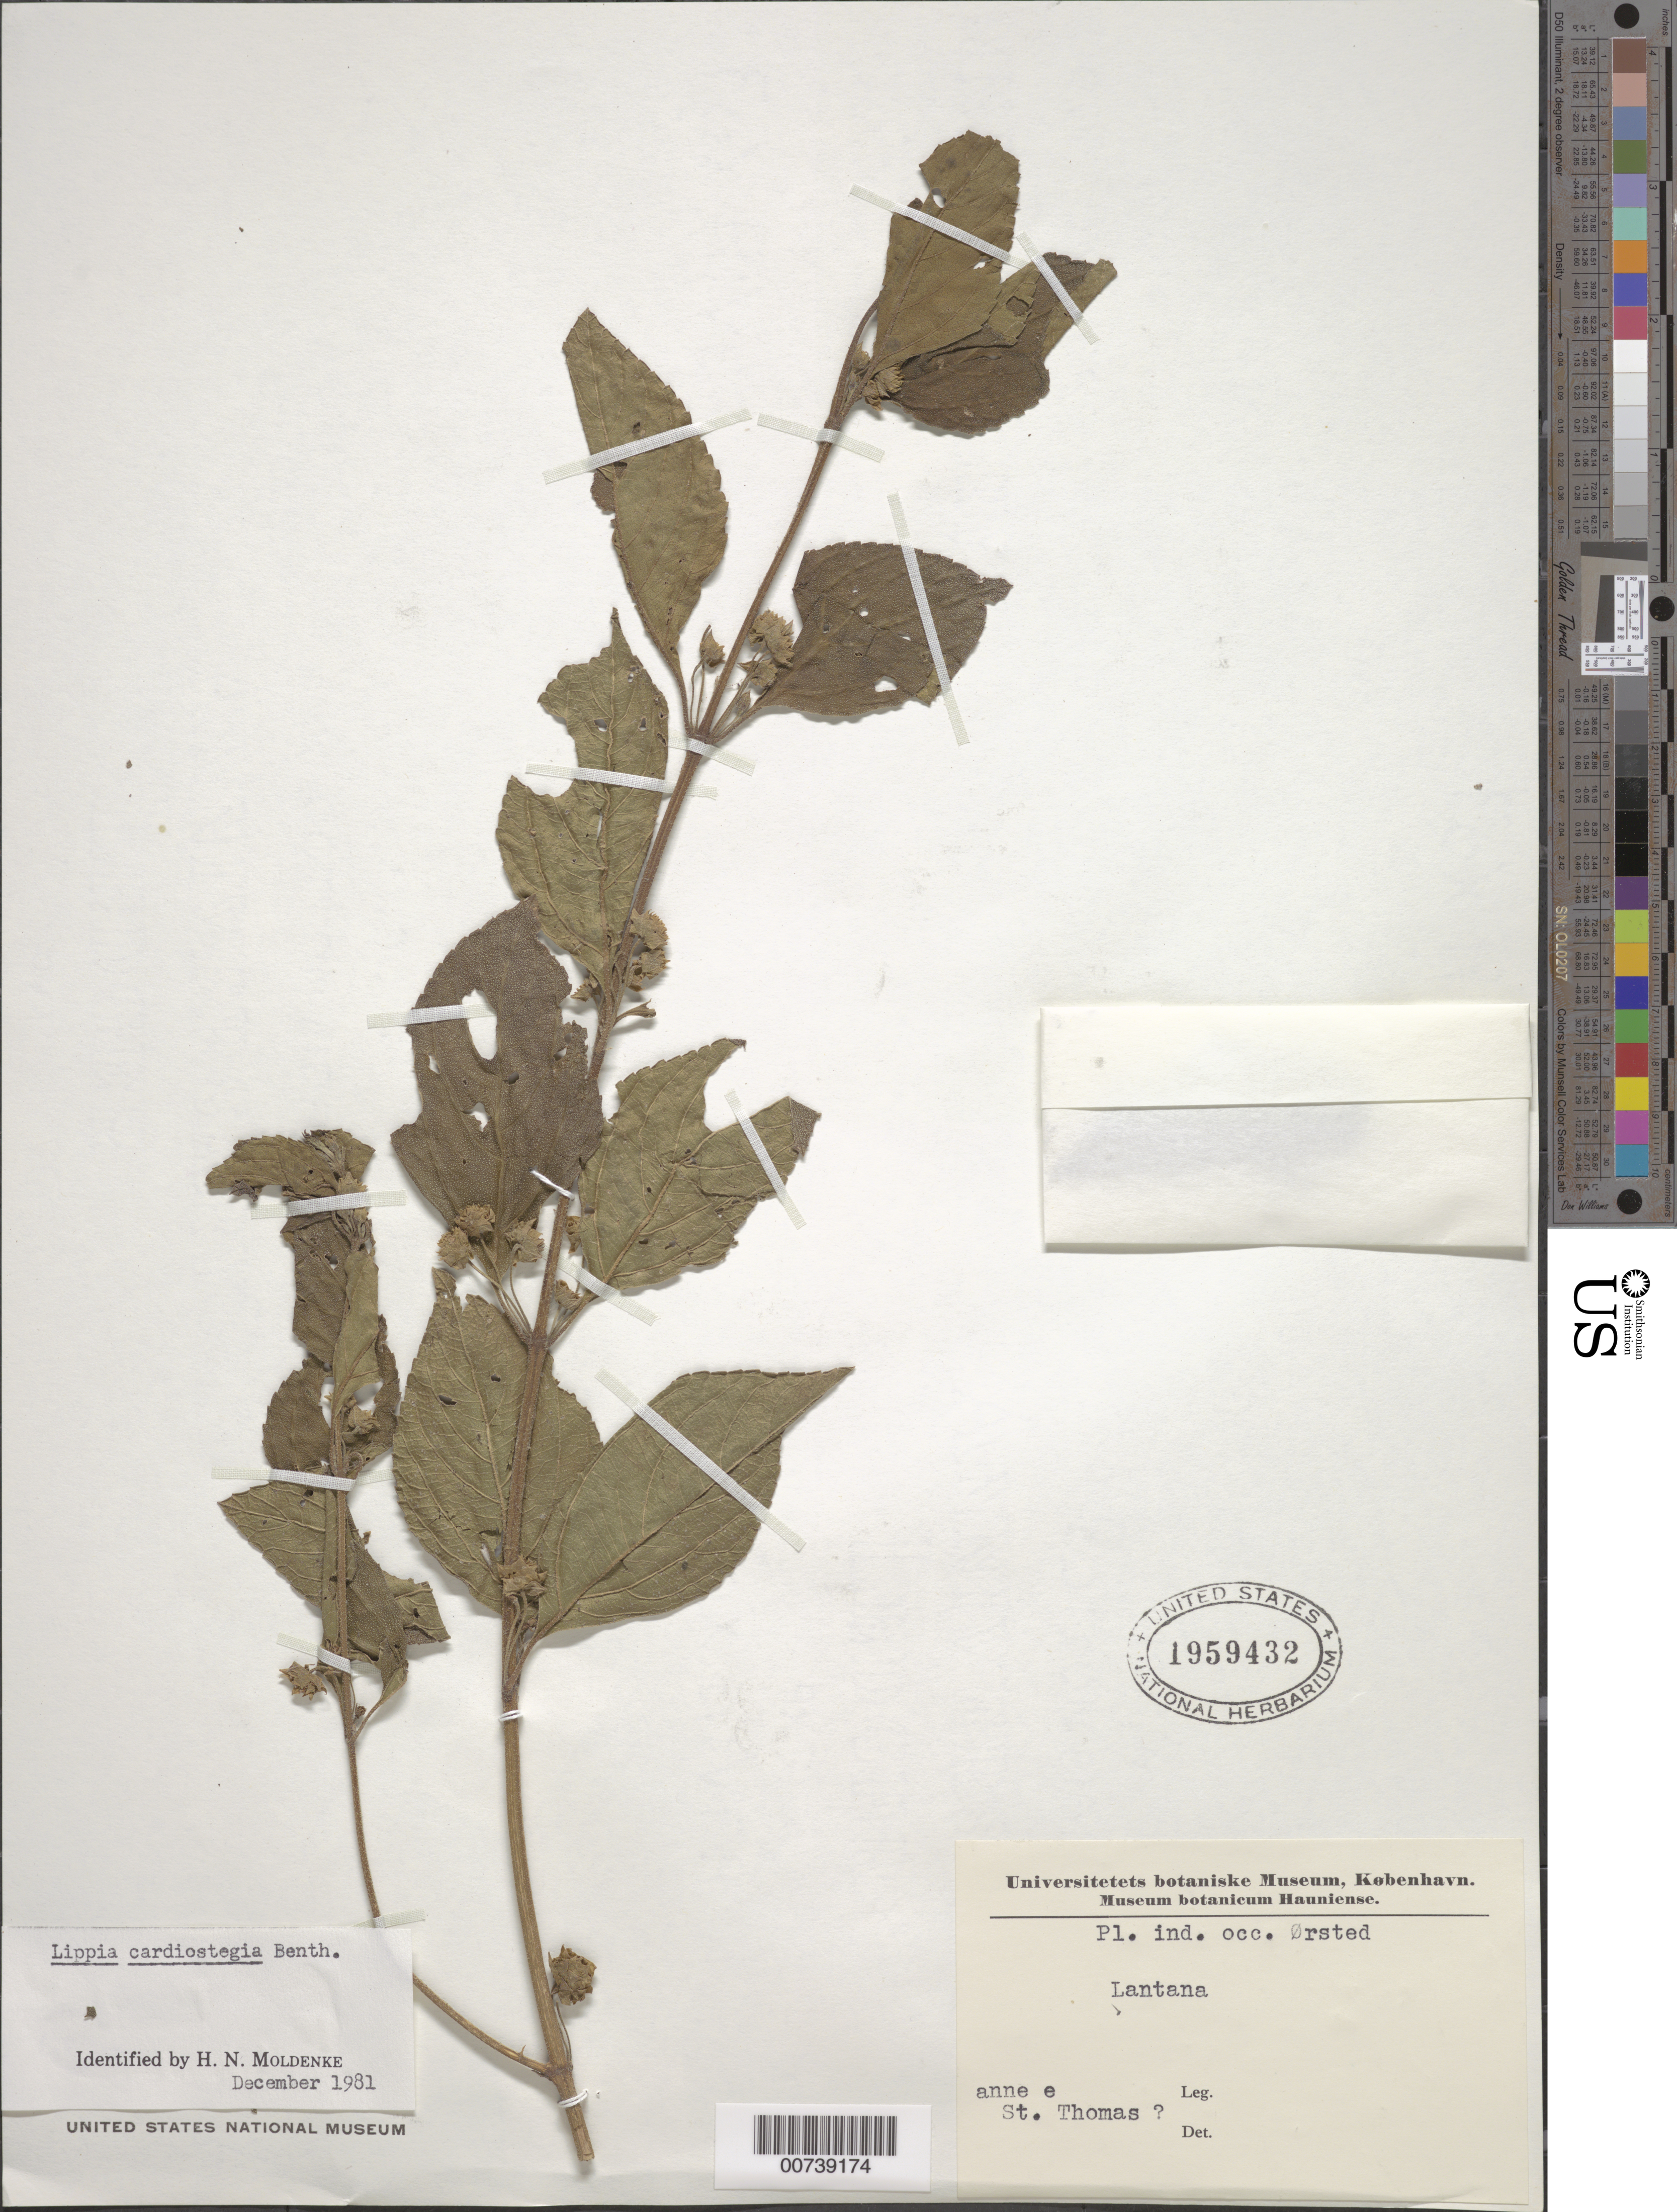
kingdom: Plantae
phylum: Tracheophyta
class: Magnoliopsida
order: Lamiales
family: Verbenaceae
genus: Lippia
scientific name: Lippia cardiostegia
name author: Benth.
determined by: Moldenke, H. N.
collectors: A. S. Oersted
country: U.S. Virgin Islands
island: St. Thomas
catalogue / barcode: US 1959432